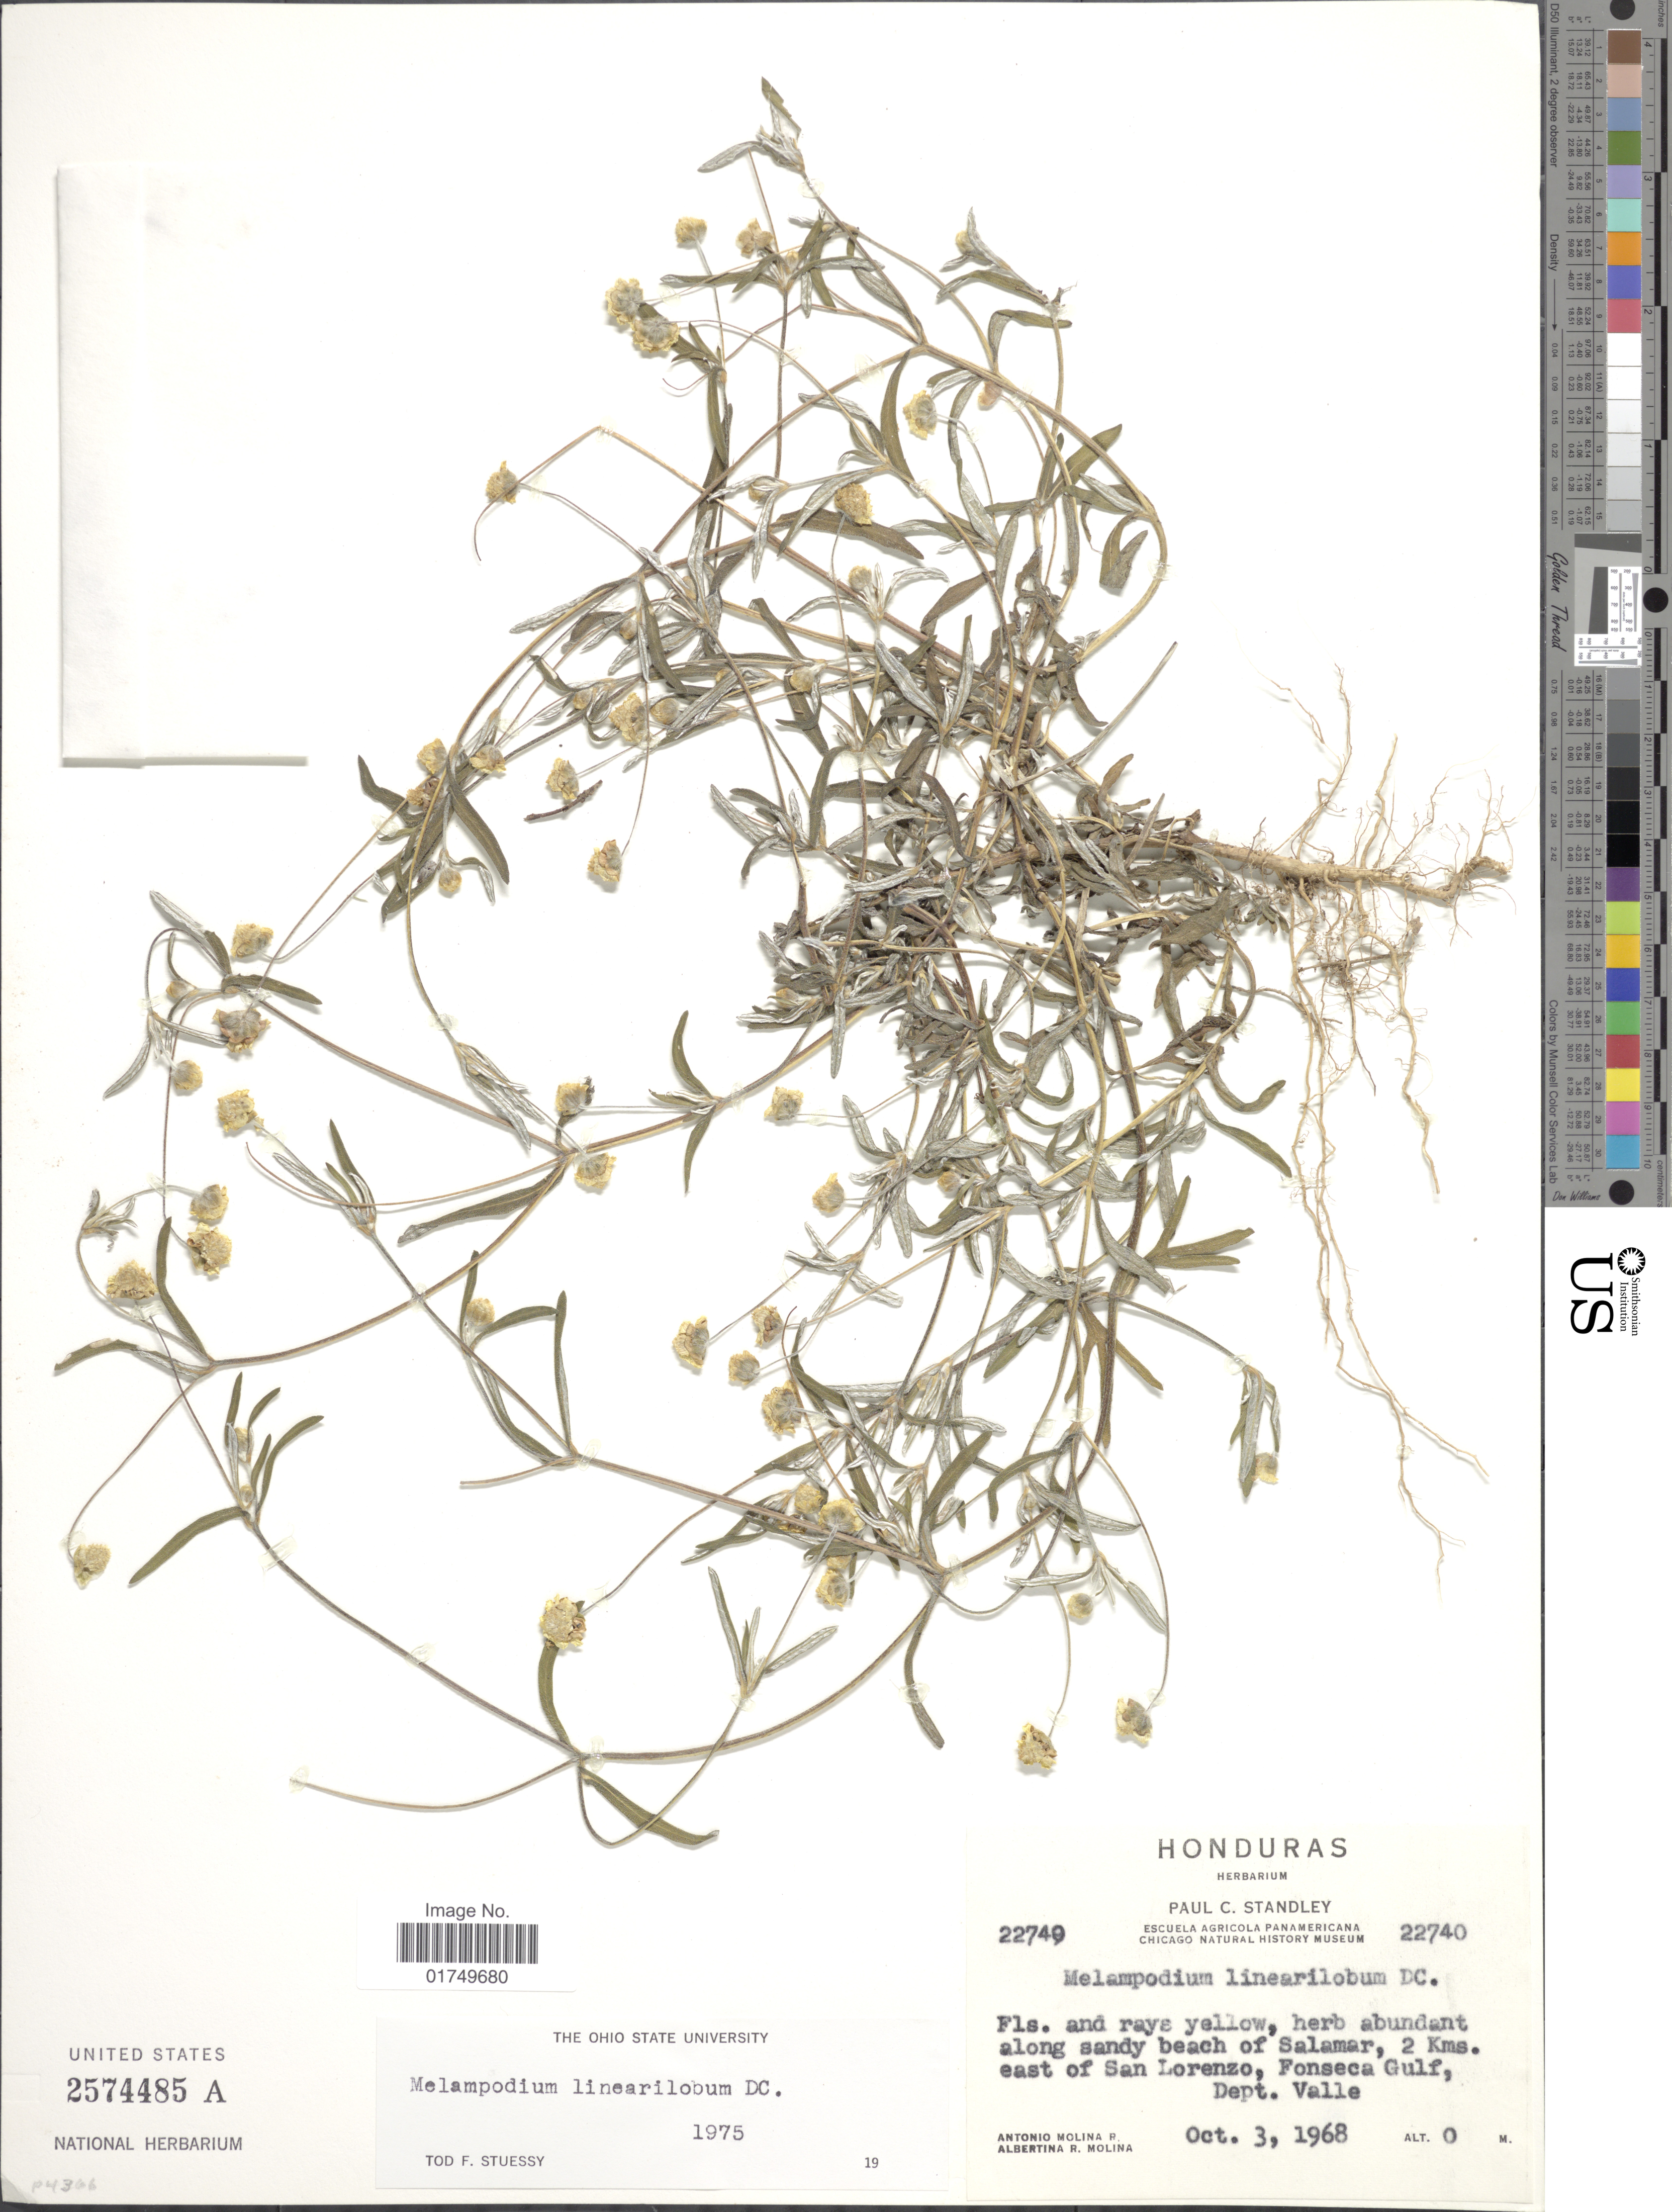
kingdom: Plantae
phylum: Tracheophyta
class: Magnoliopsida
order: Asterales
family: Asteraceae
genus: Melampodium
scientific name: Melampodium linearilobum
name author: DC.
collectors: A. Molina R. & A. R. Molina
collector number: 22749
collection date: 1968-10-03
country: Honduras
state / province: Valle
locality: Along sandy beach of Salamar, 2 Kms. east of San Lorenzo, Fonseca Gulf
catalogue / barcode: US 2574485A